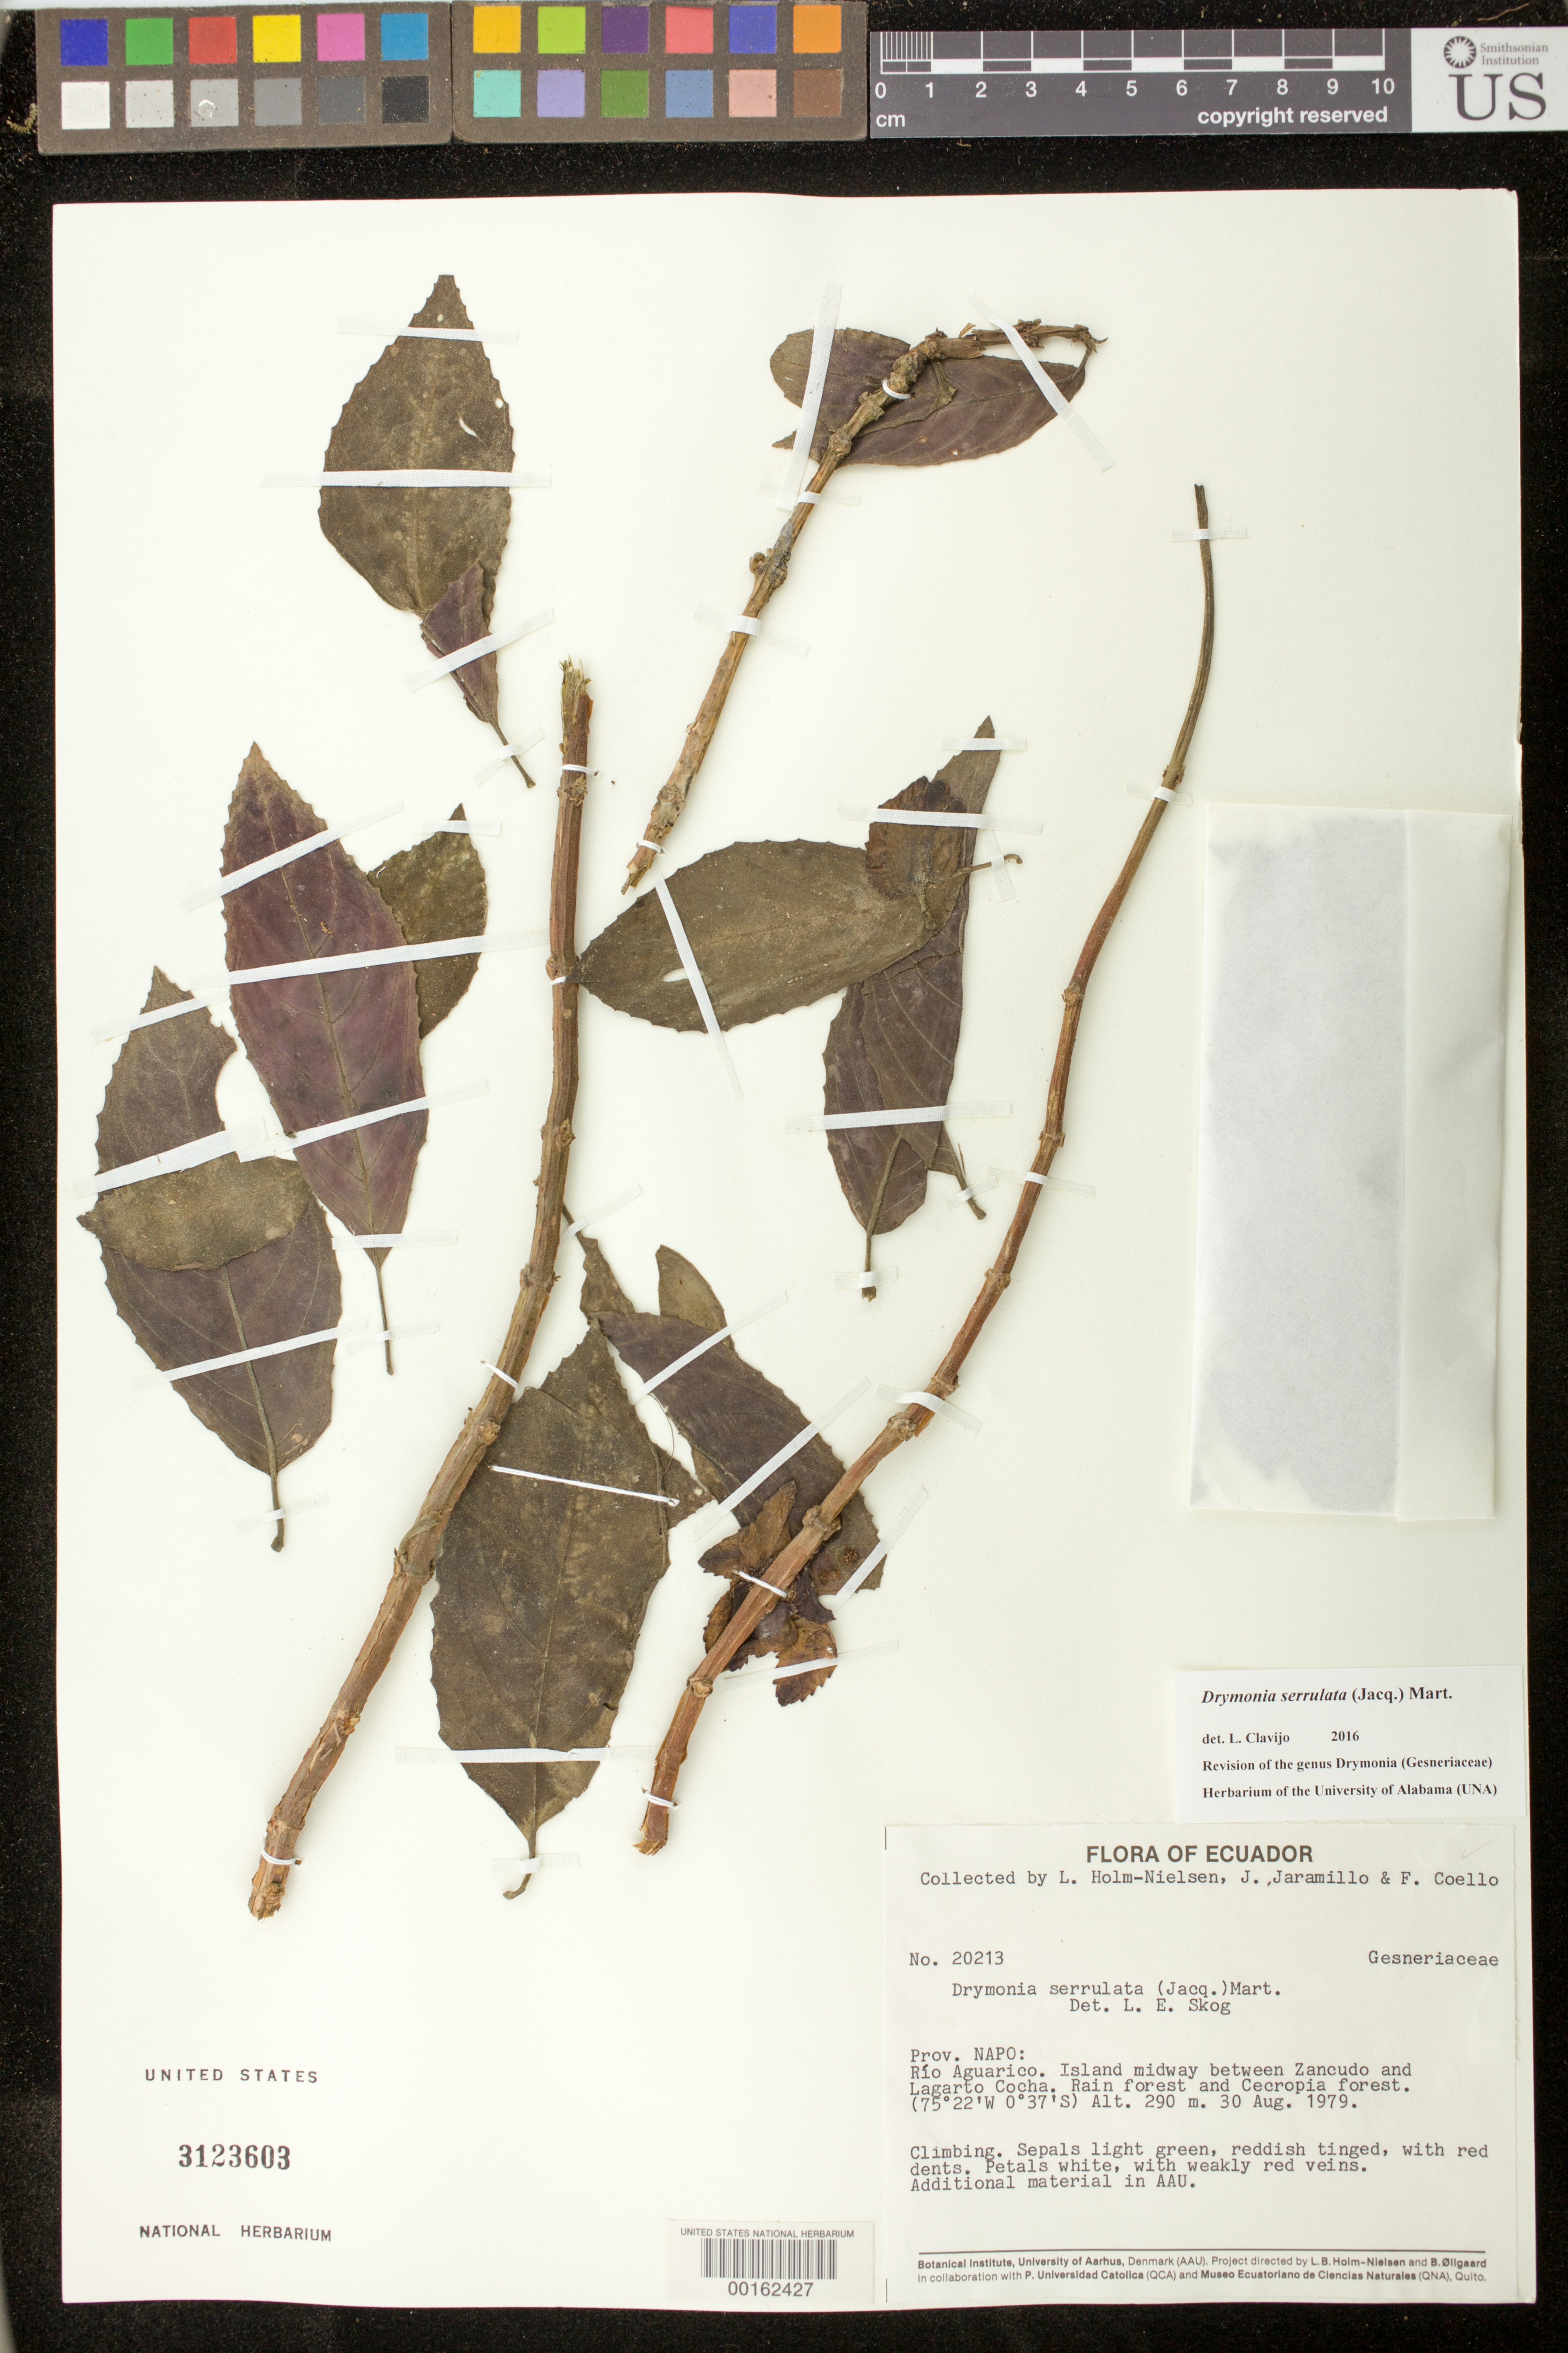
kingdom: Plantae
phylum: Tracheophyta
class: Magnoliopsida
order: Lamiales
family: Gesneriaceae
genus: Drymonia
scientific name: Drymonia serrulata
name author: (Jacq.) Mart.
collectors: L. B. Holm-Nielsen & et al.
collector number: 20213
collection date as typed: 30 Aug 1979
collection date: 1979-08-30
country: Ecuador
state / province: Sucumbíos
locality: Napo.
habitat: Rain forest and Cecropia forest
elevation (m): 290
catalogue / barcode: US 3123603